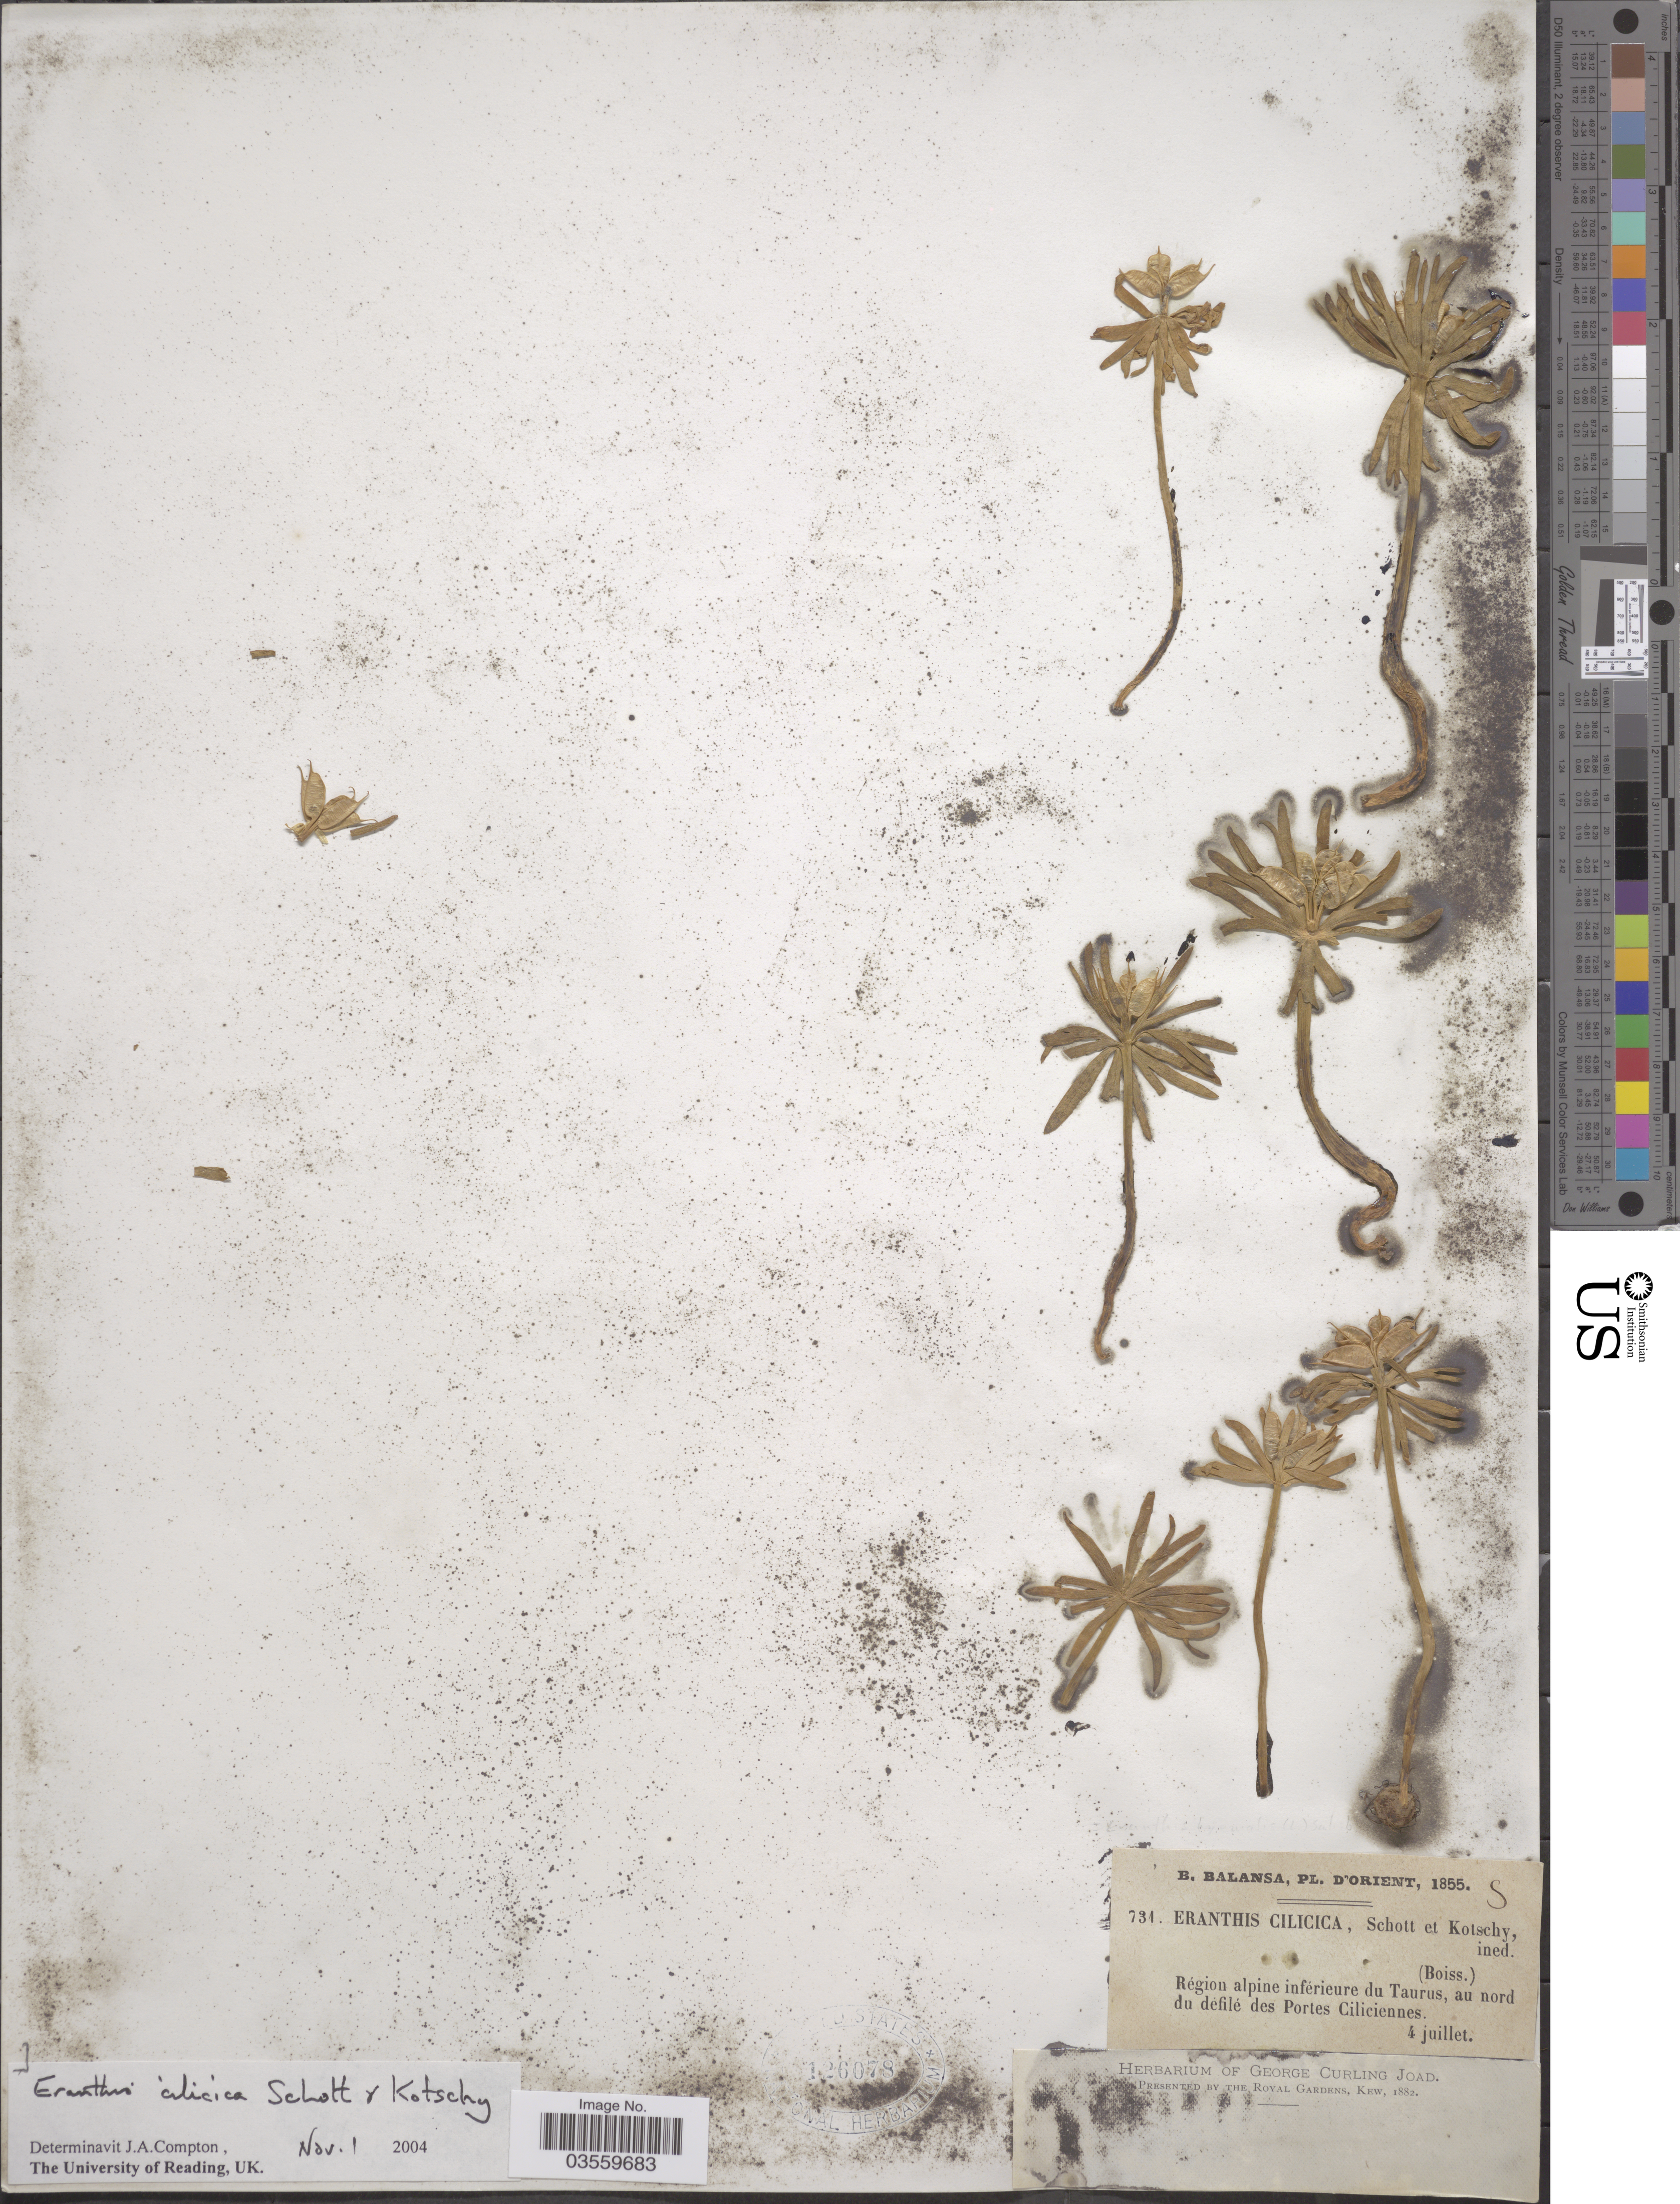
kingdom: Plantae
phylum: Tracheophyta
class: Magnoliopsida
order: Ranunculales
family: Ranunculaceae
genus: Eranthis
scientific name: Eranthis cilicica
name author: Schott & Kotschy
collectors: B. Balansa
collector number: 731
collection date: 1855-07-04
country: Turkey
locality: Orient. Région alpine inférieure du Taurus, au nord du défilé des Portes Ciliciennes.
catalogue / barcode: US 126078